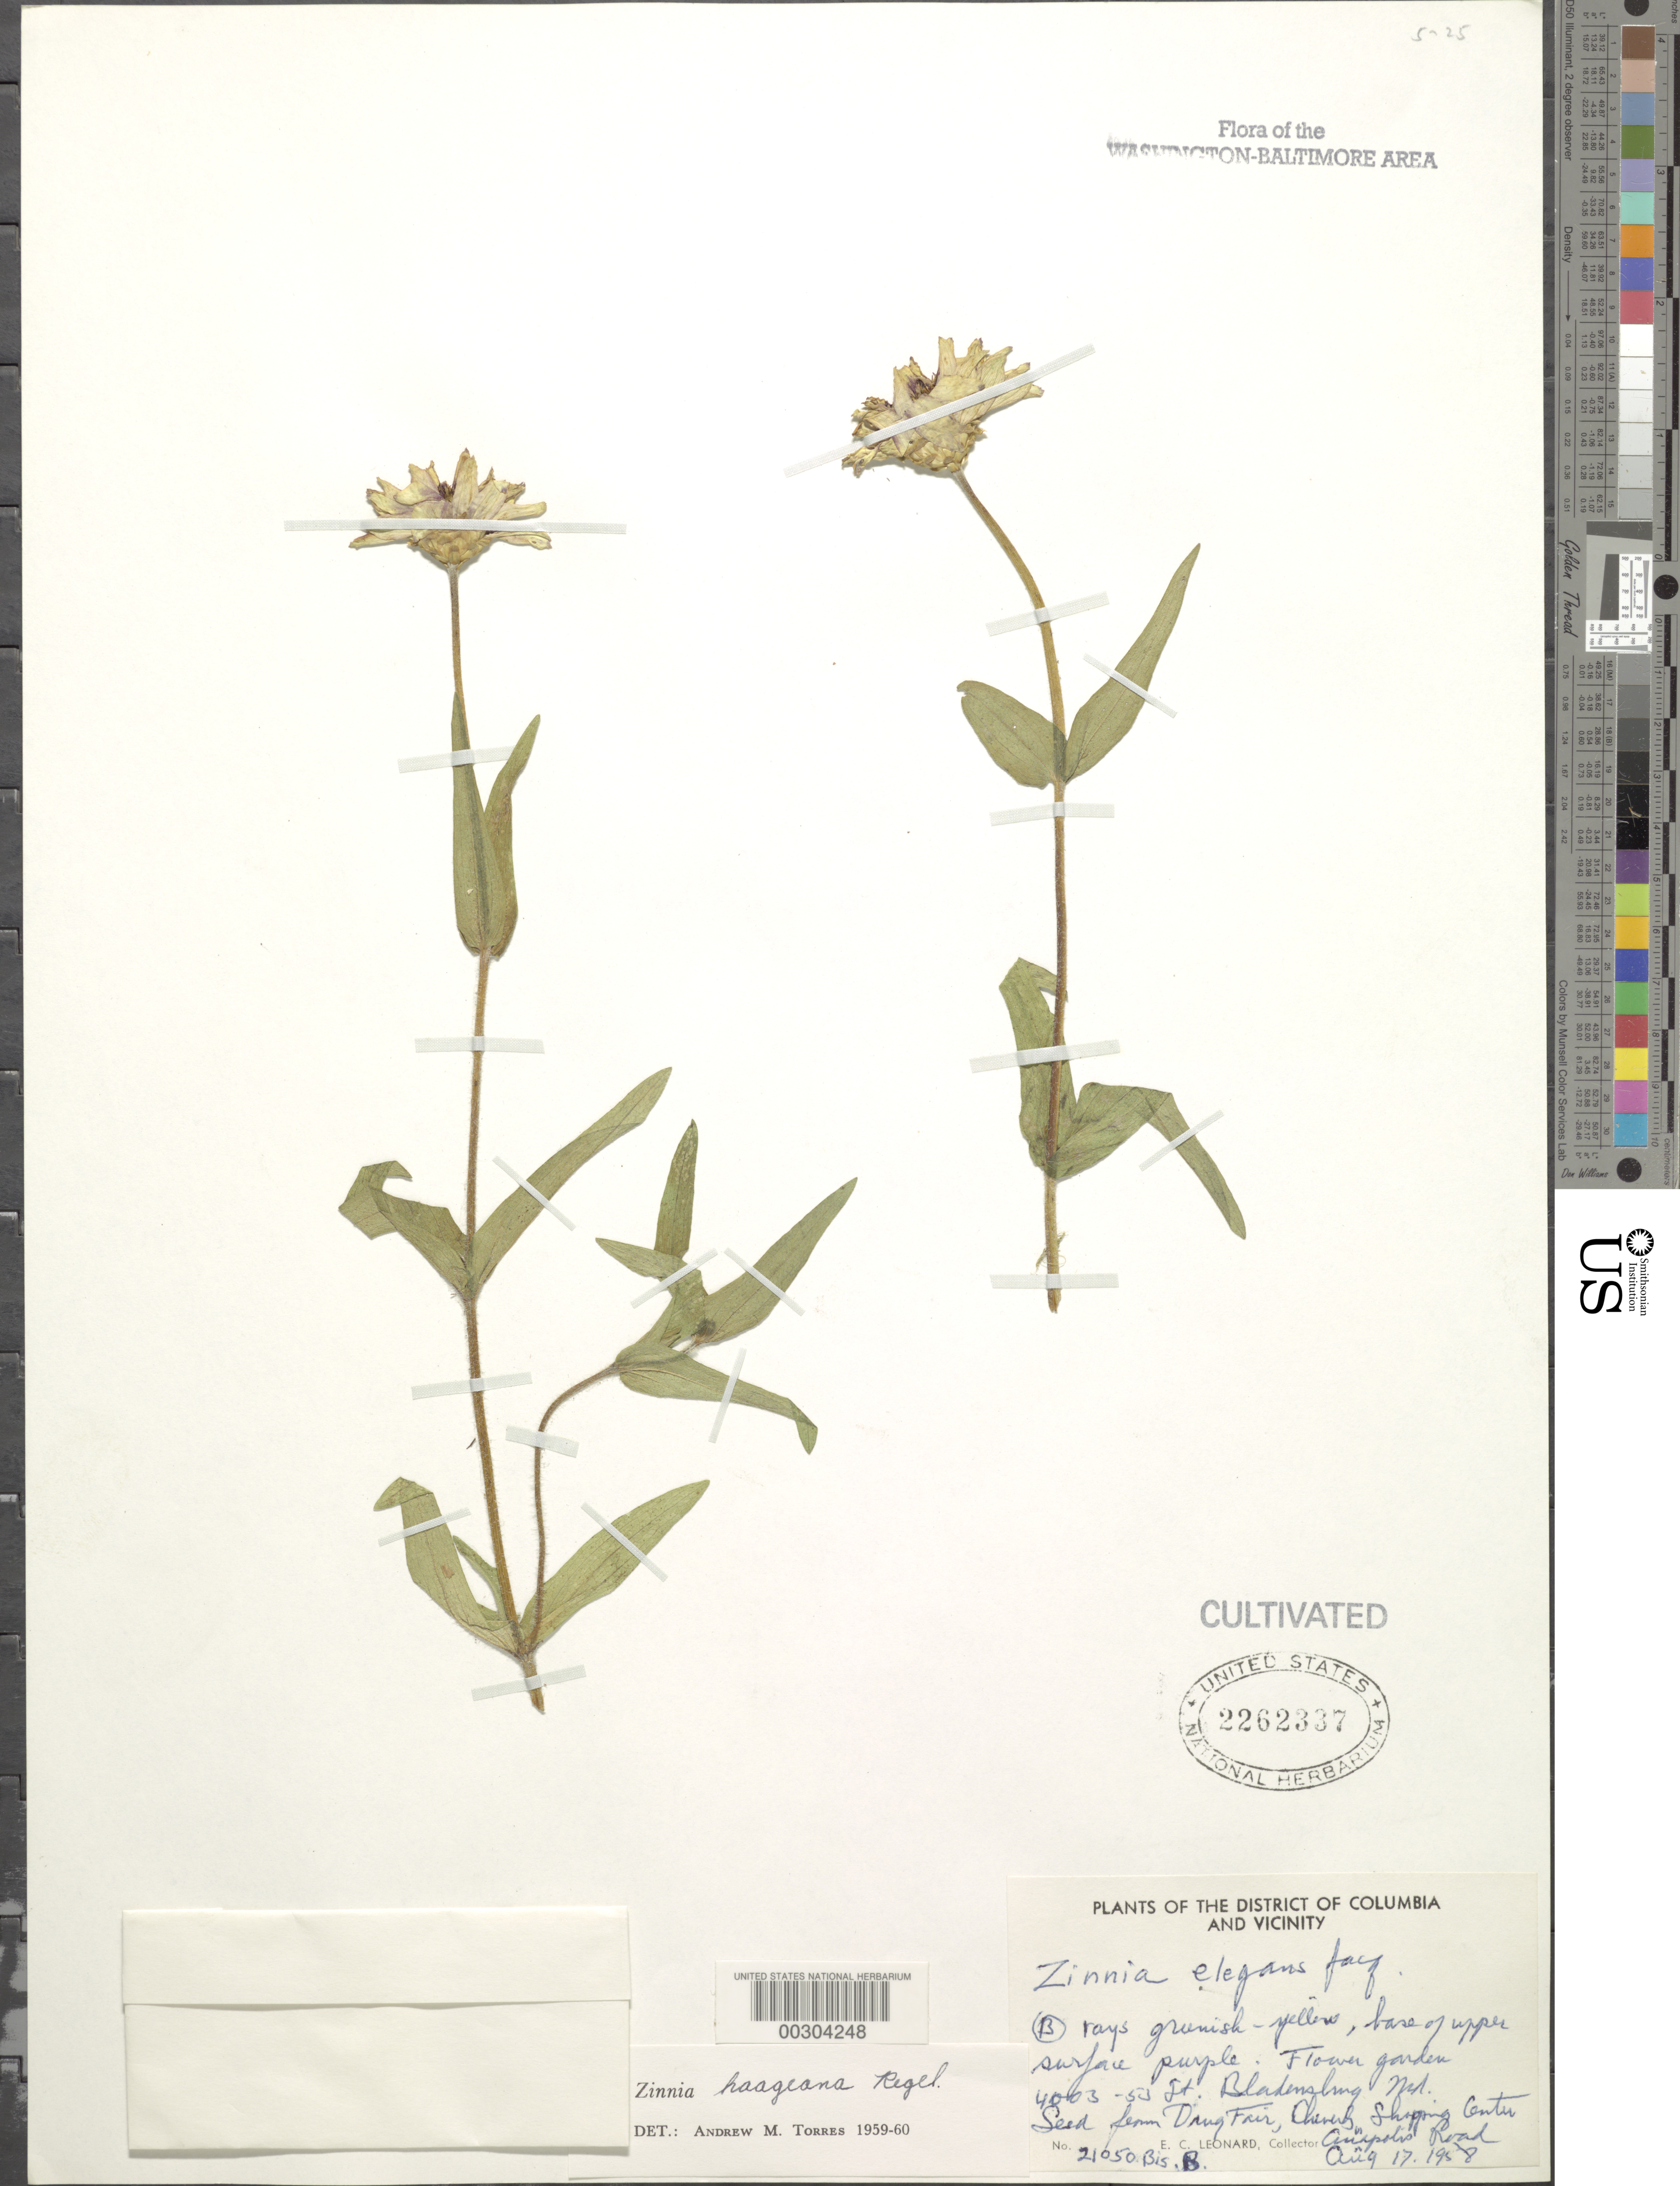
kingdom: Plantae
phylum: Tracheophyta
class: Magnoliopsida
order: Asterales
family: Asteraceae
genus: Zinnia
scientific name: Zinnia haageana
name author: Regel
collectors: E. C. Leonard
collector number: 21050BIS B.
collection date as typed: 17 Aug 1958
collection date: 1958-08-17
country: United States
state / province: Maryland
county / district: Prince George's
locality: Bladensburg, 4003 53 St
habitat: Flower garden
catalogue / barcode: US 2262337